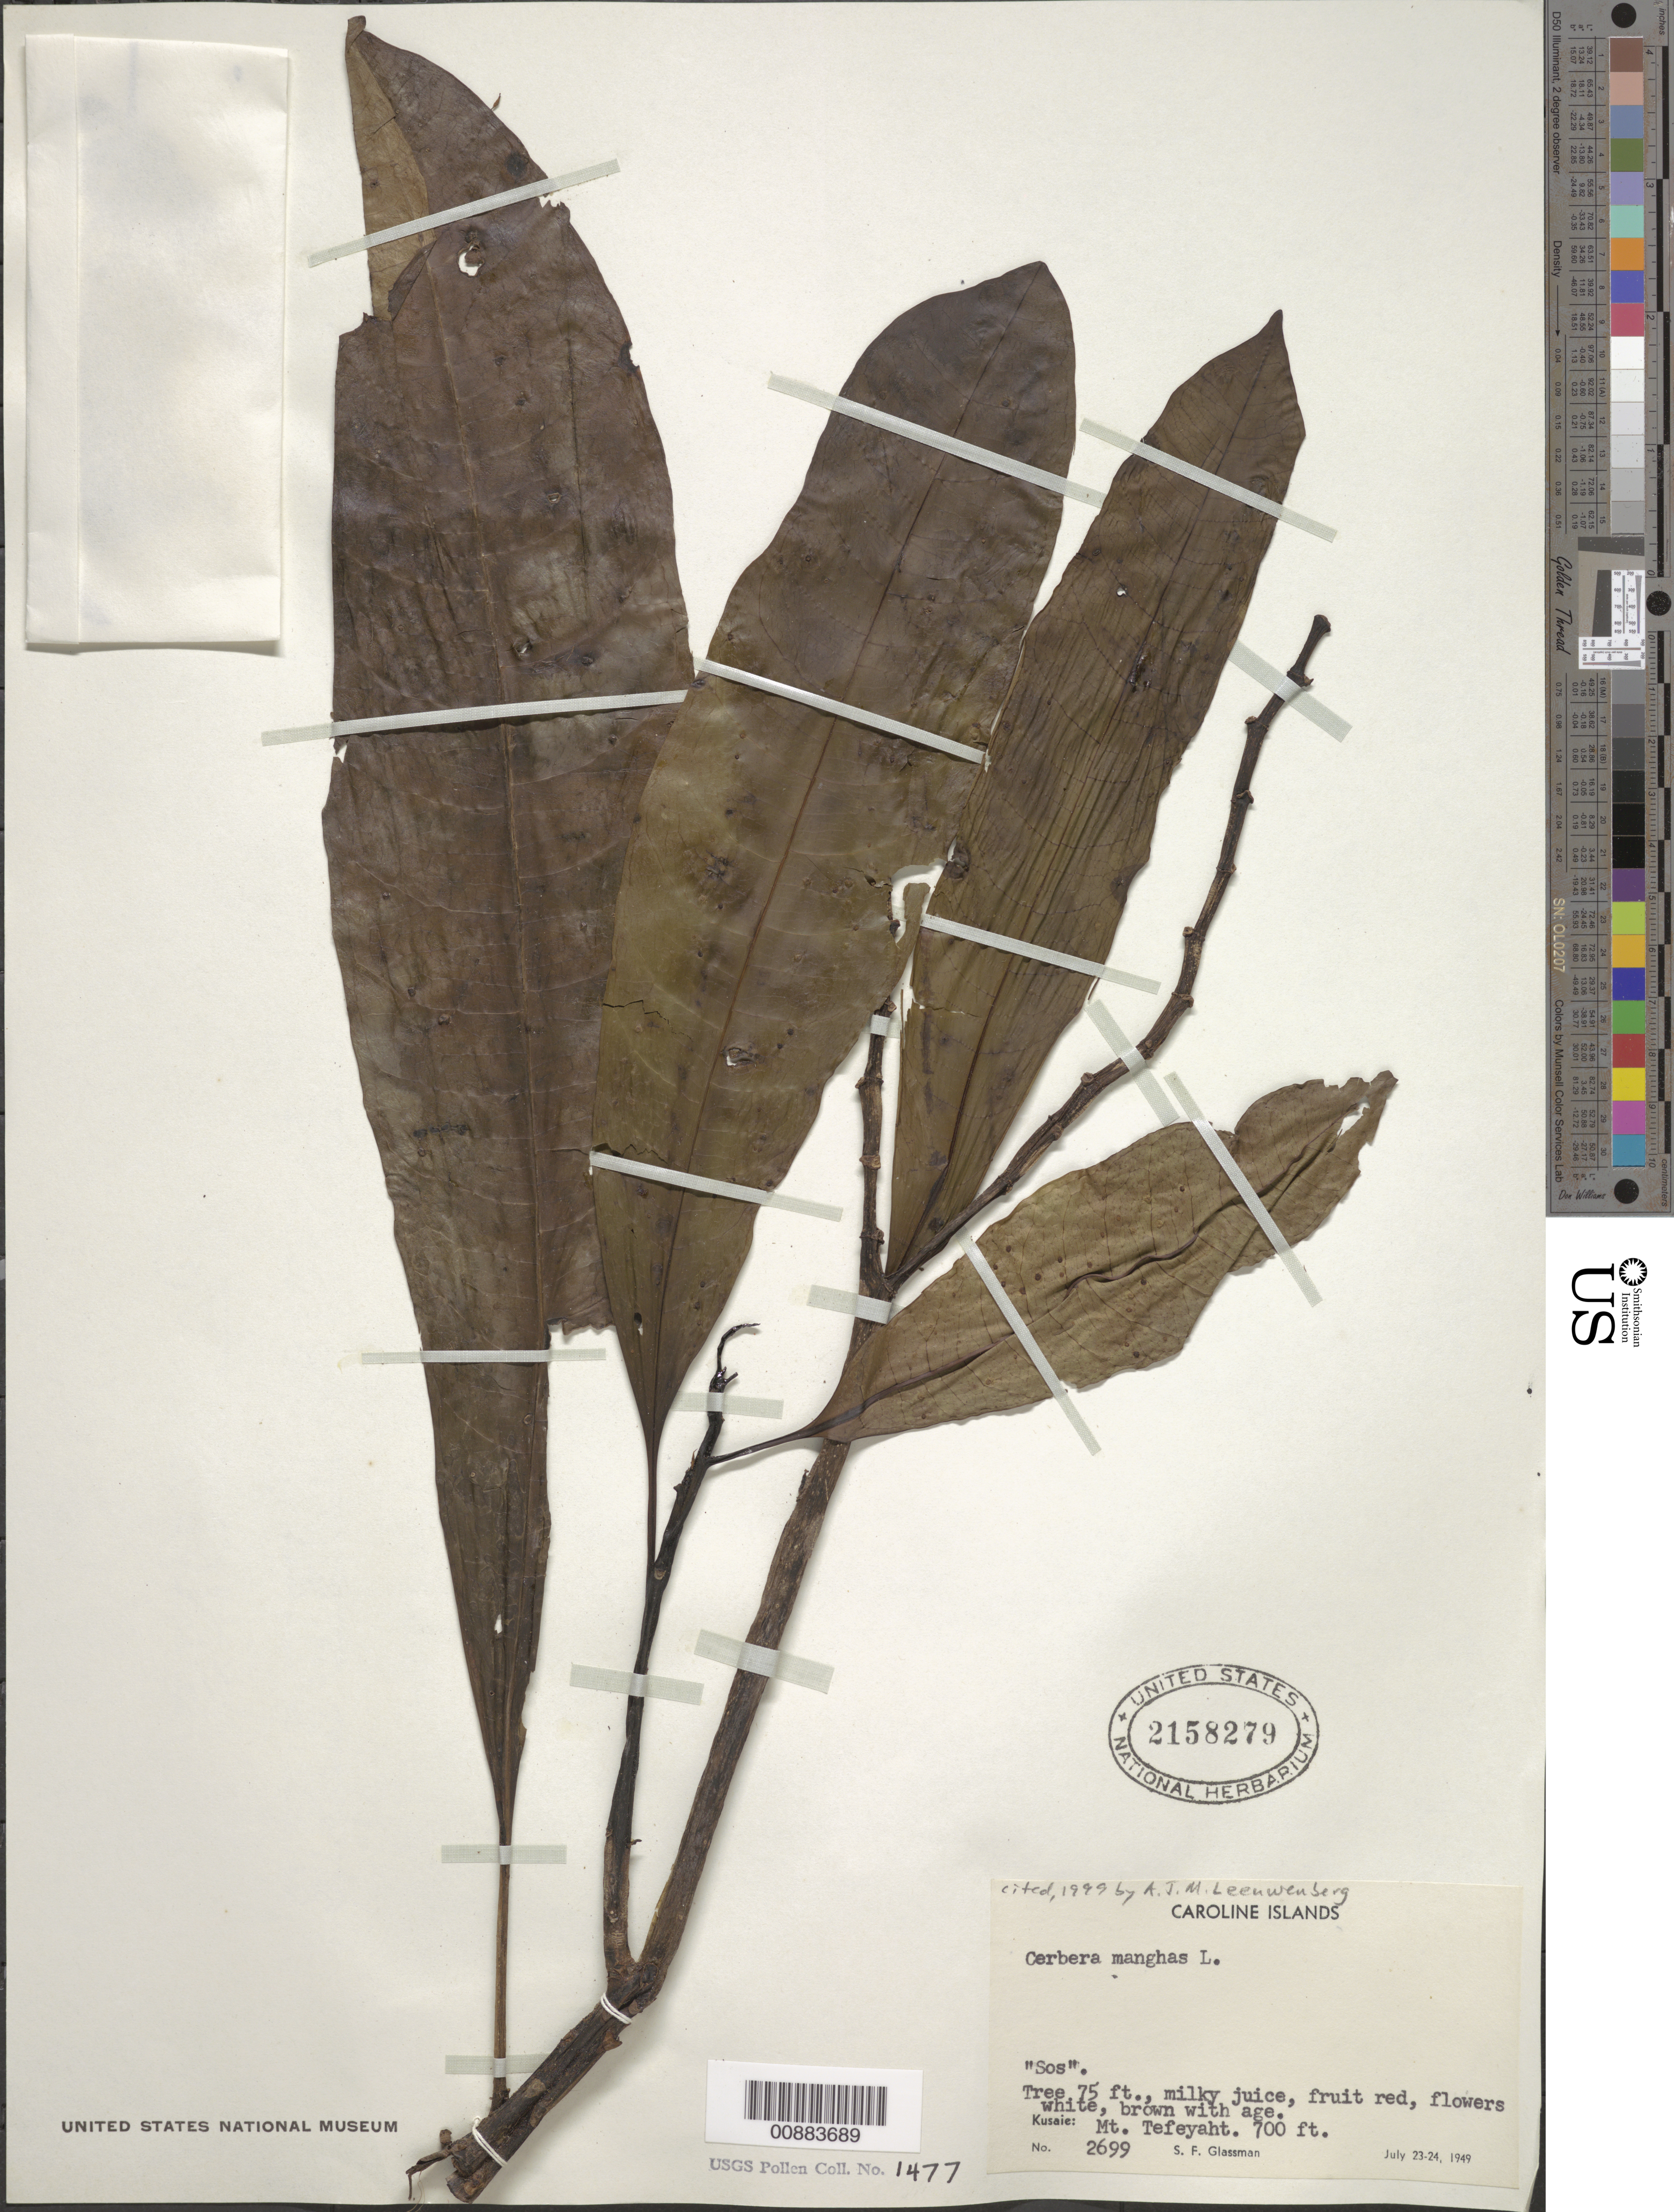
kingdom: Plantae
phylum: Tracheophyta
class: Magnoliopsida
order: Gentianales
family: Apocynaceae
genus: Cerbera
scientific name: Cerbera manghas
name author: L.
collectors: S. F. Glassman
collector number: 2699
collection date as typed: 23 Jul 1949 and 24 Jul 1949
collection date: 1949-07-23,1949-07-24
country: Micronesia, Federated States of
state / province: Kosrae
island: Kosrae [Kusaie]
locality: (Kusaie) Mt. Tefeyaht.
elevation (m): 213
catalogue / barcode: US 2158279